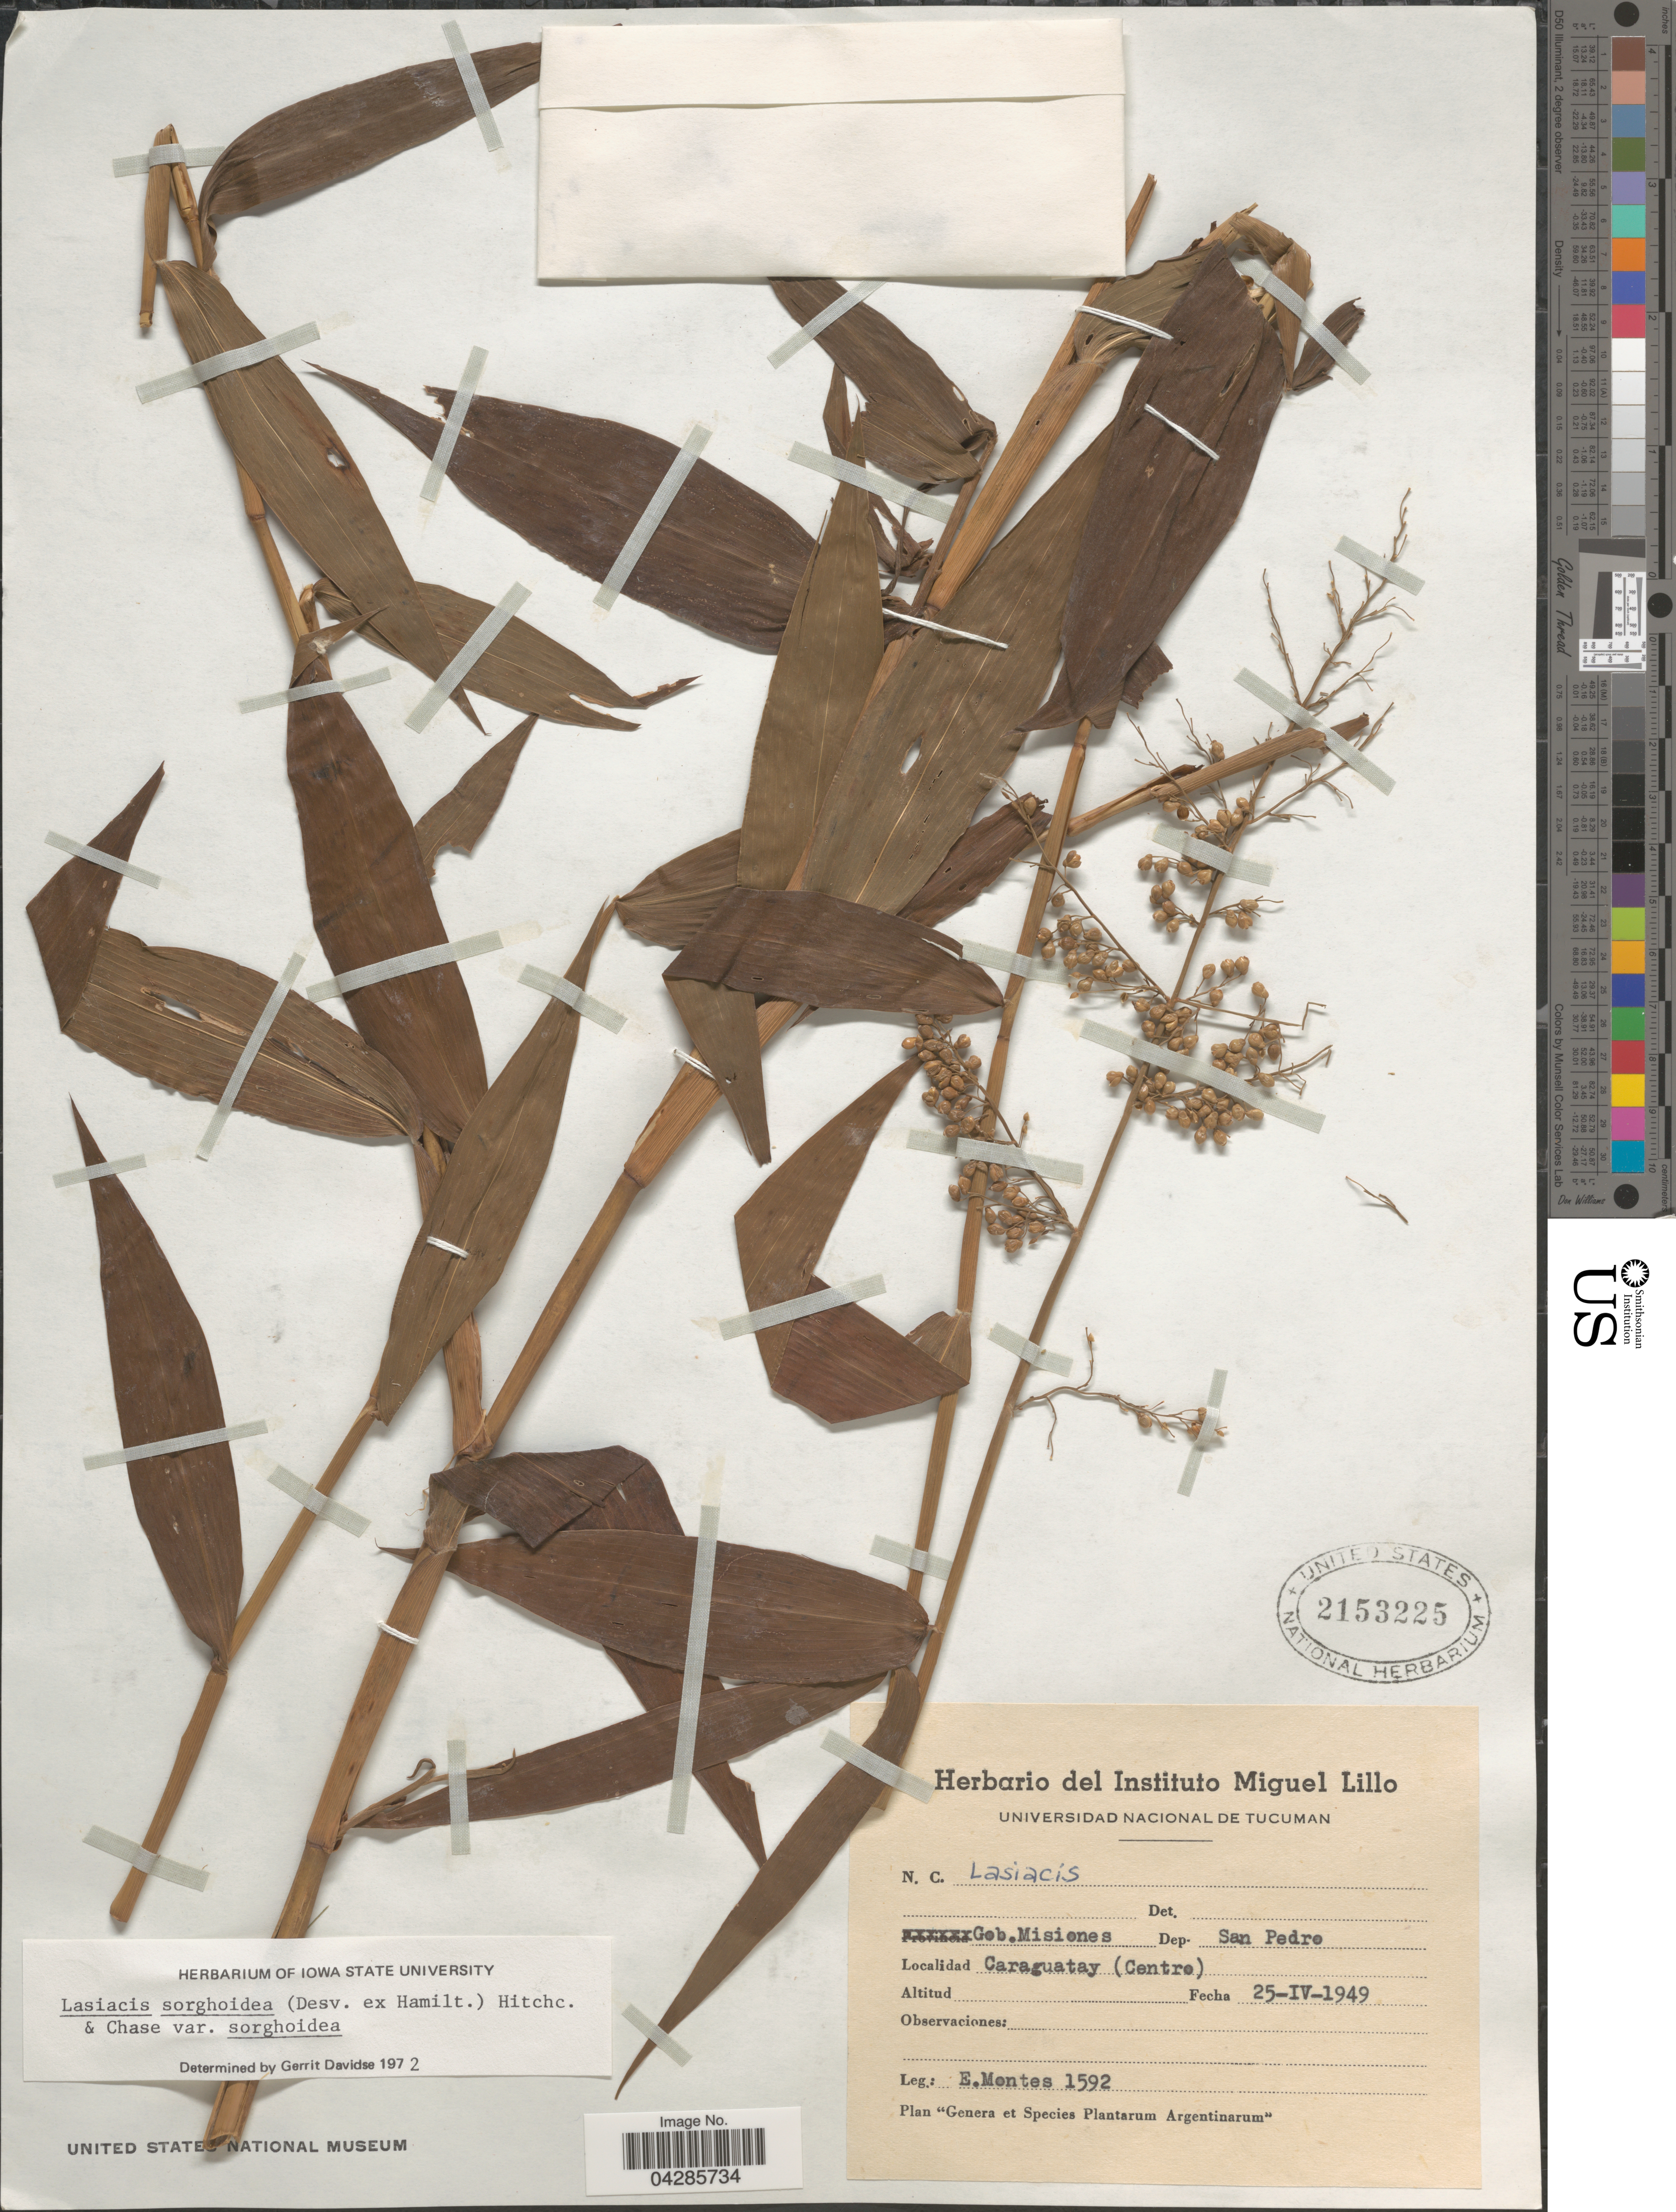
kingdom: Plantae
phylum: Tracheophyta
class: Liliopsida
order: Poales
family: Poaceae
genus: Lasiacis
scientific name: Lasiacis sorghoidea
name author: (Desv. ex Ham.) Hitchc. & Chase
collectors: E. Montes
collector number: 1592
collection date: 1949-04-25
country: Paraguay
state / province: San Pedro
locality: Gob. Misiones. Dep. San Pedro. Caraguatay (Centro).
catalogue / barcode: US 2153225